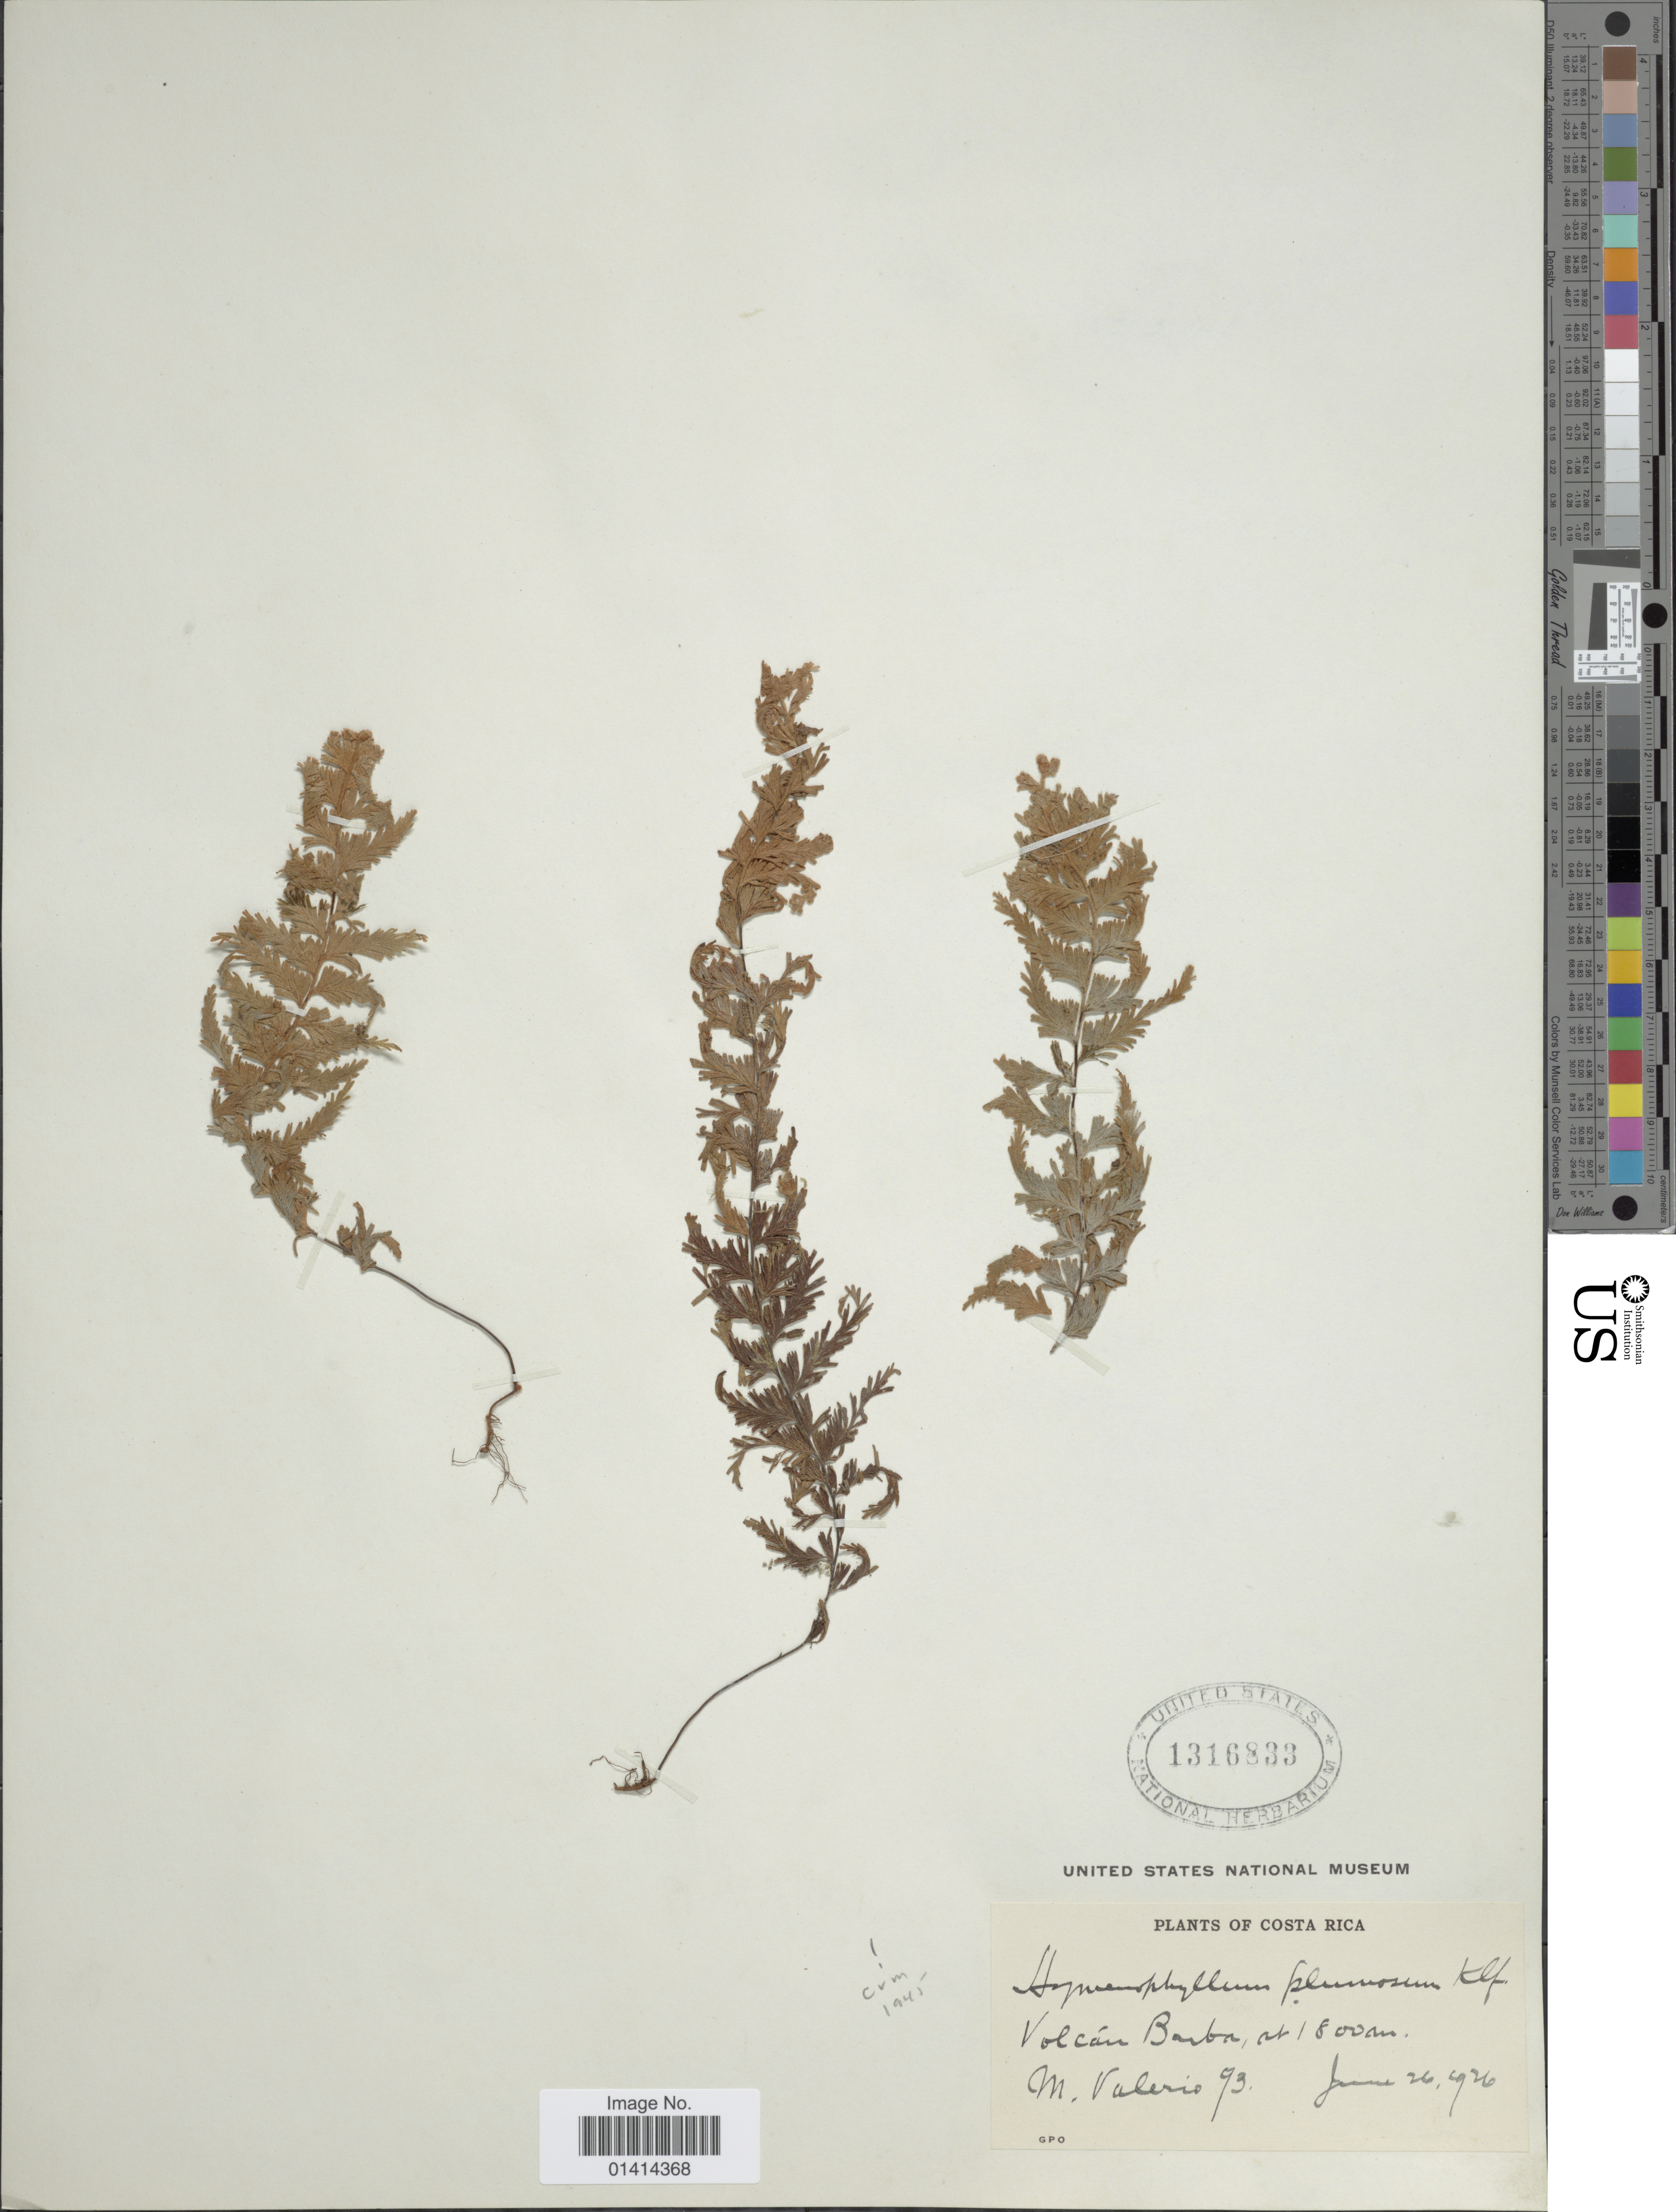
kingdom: Plantae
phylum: Tracheophyta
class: Polypodiopsida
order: Hymenophyllales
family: Hymenophyllaceae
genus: Hymenophyllum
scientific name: Hymenophyllum plumosum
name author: Kaulf.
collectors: M. Valerio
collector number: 93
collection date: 1926-06-26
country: Costa Rica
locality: Volcán Barba [Barva Volcano]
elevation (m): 1800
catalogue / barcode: US 1316833